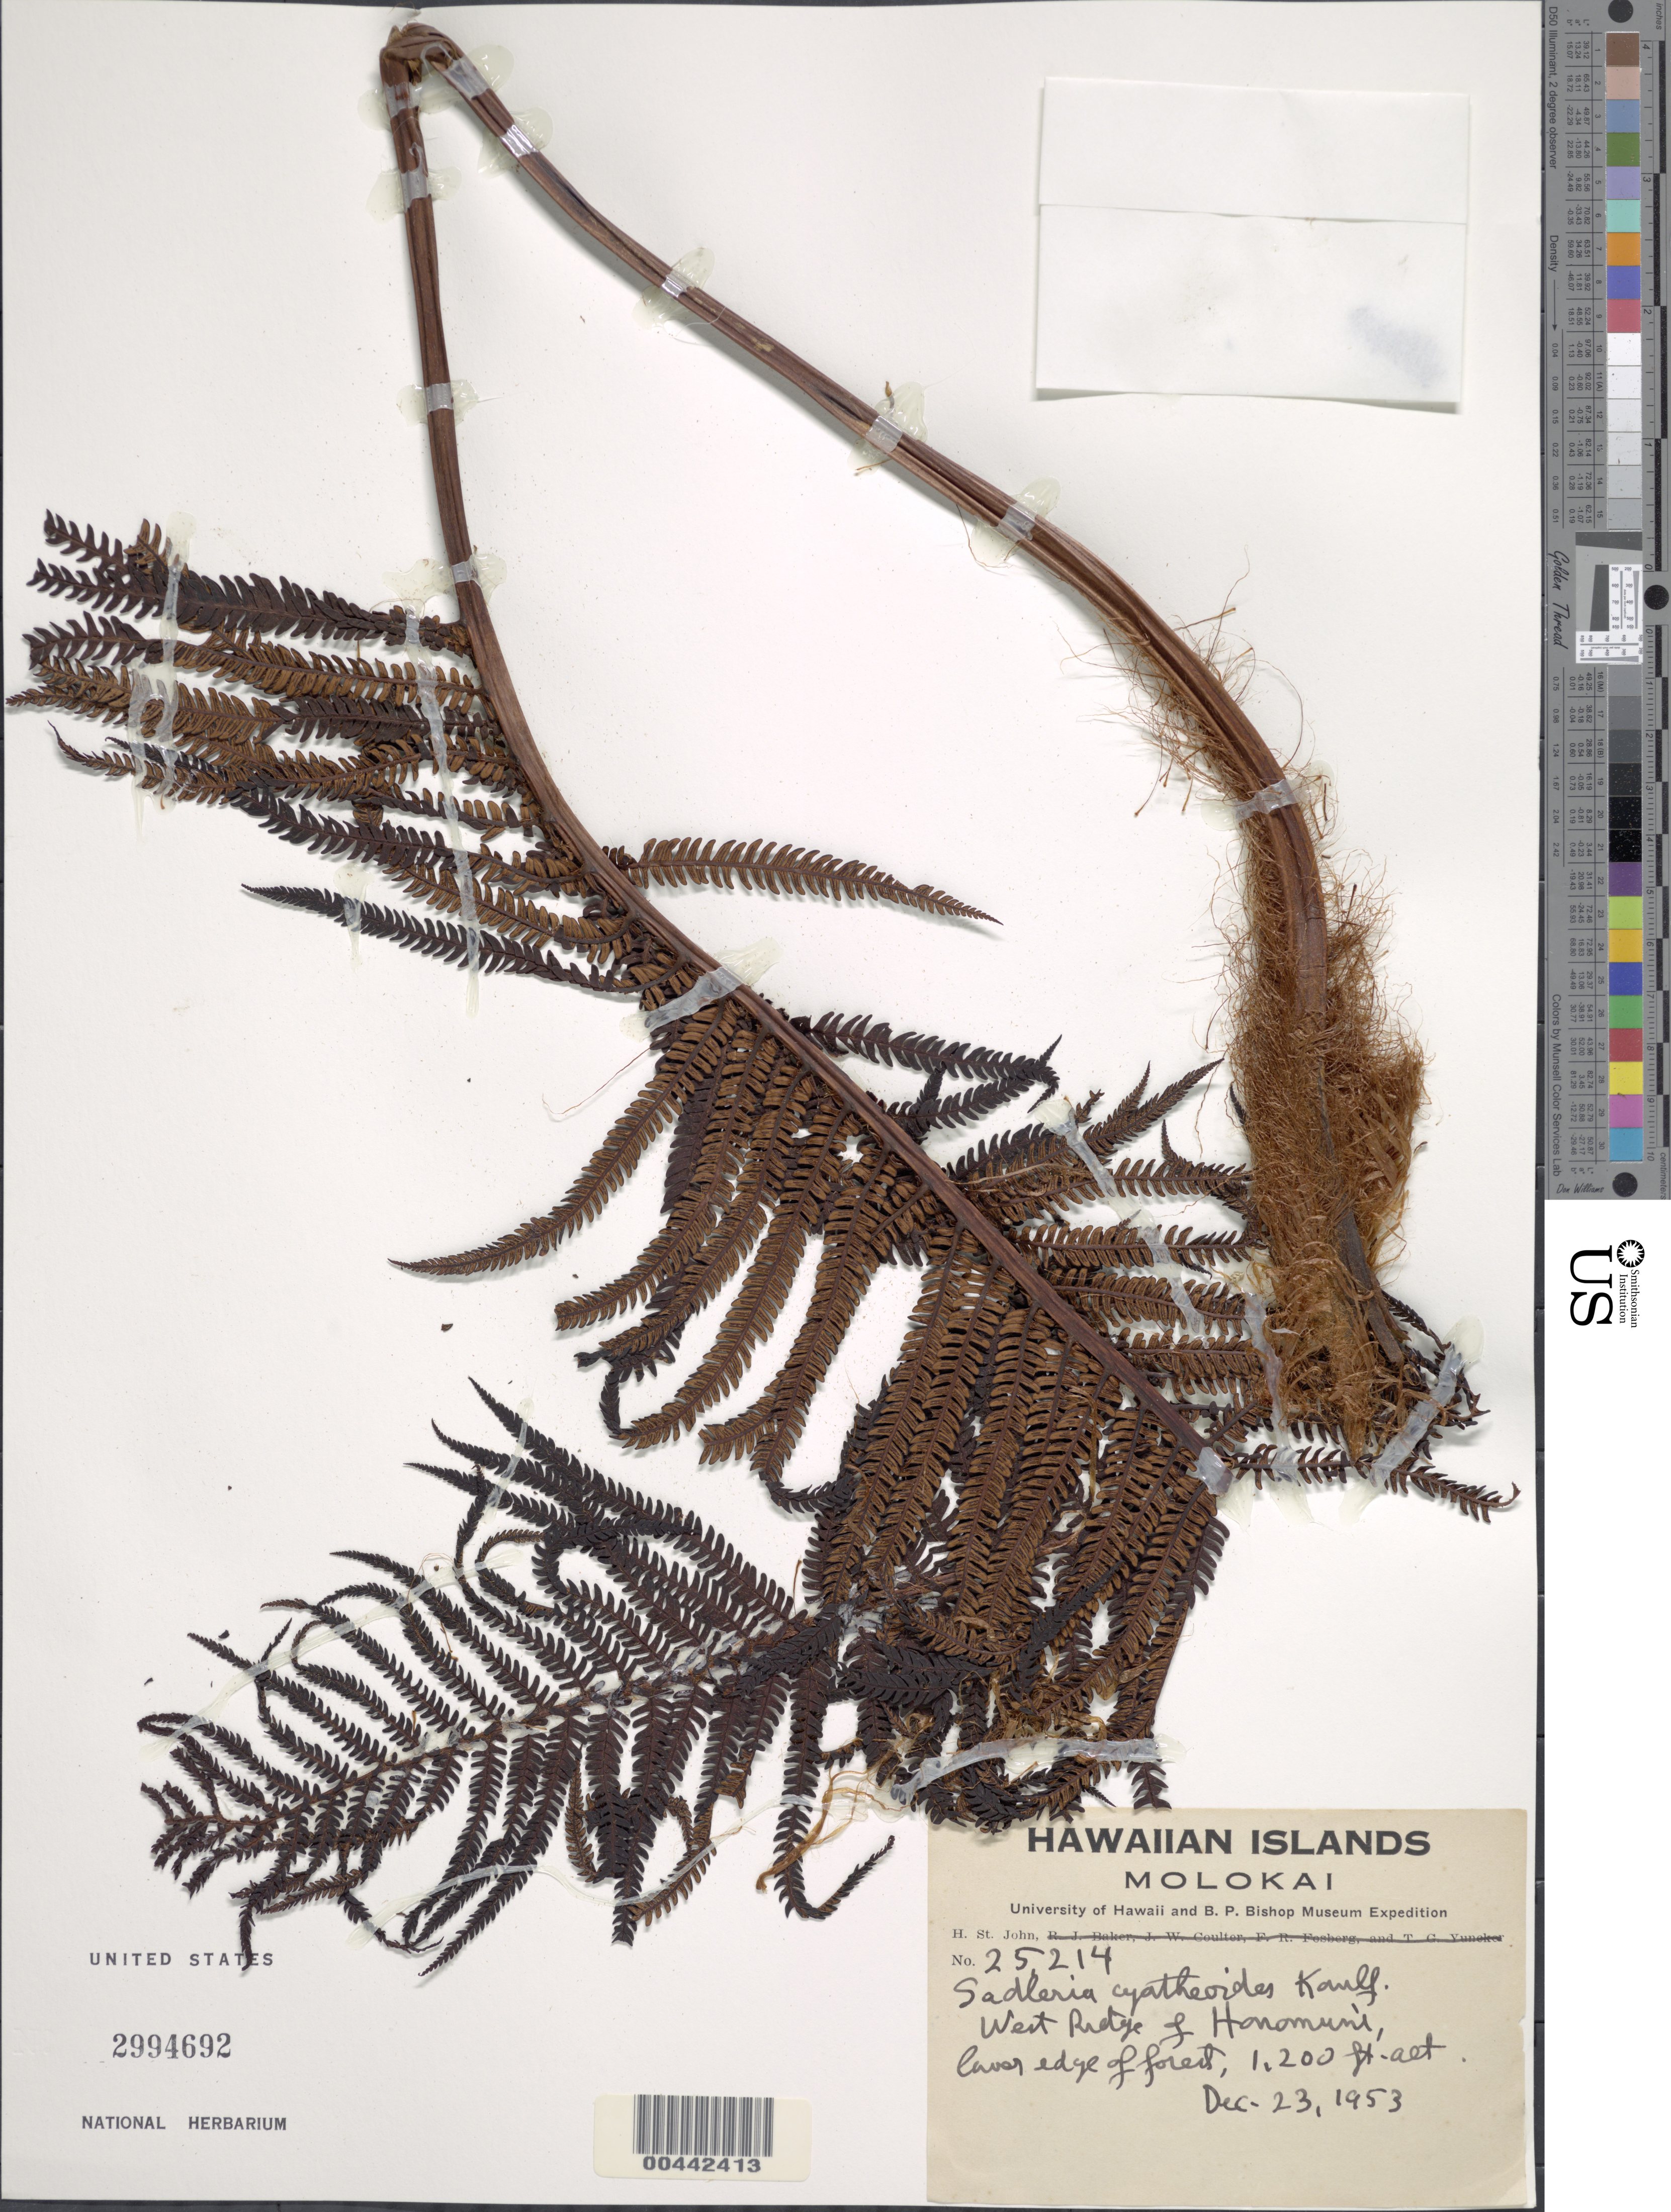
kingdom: Plantae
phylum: Tracheophyta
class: Polypodiopsida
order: Polypodiales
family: Blechnaceae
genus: Sadleria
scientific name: Sadleria cyatheoides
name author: Kaulf.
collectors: H. St. John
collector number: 25214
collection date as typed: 23 Dec 1953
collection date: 1953-12-23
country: United States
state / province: Hawaii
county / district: Maui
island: Moloka'i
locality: W ridge of Honomuni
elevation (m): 366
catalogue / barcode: US 2994692